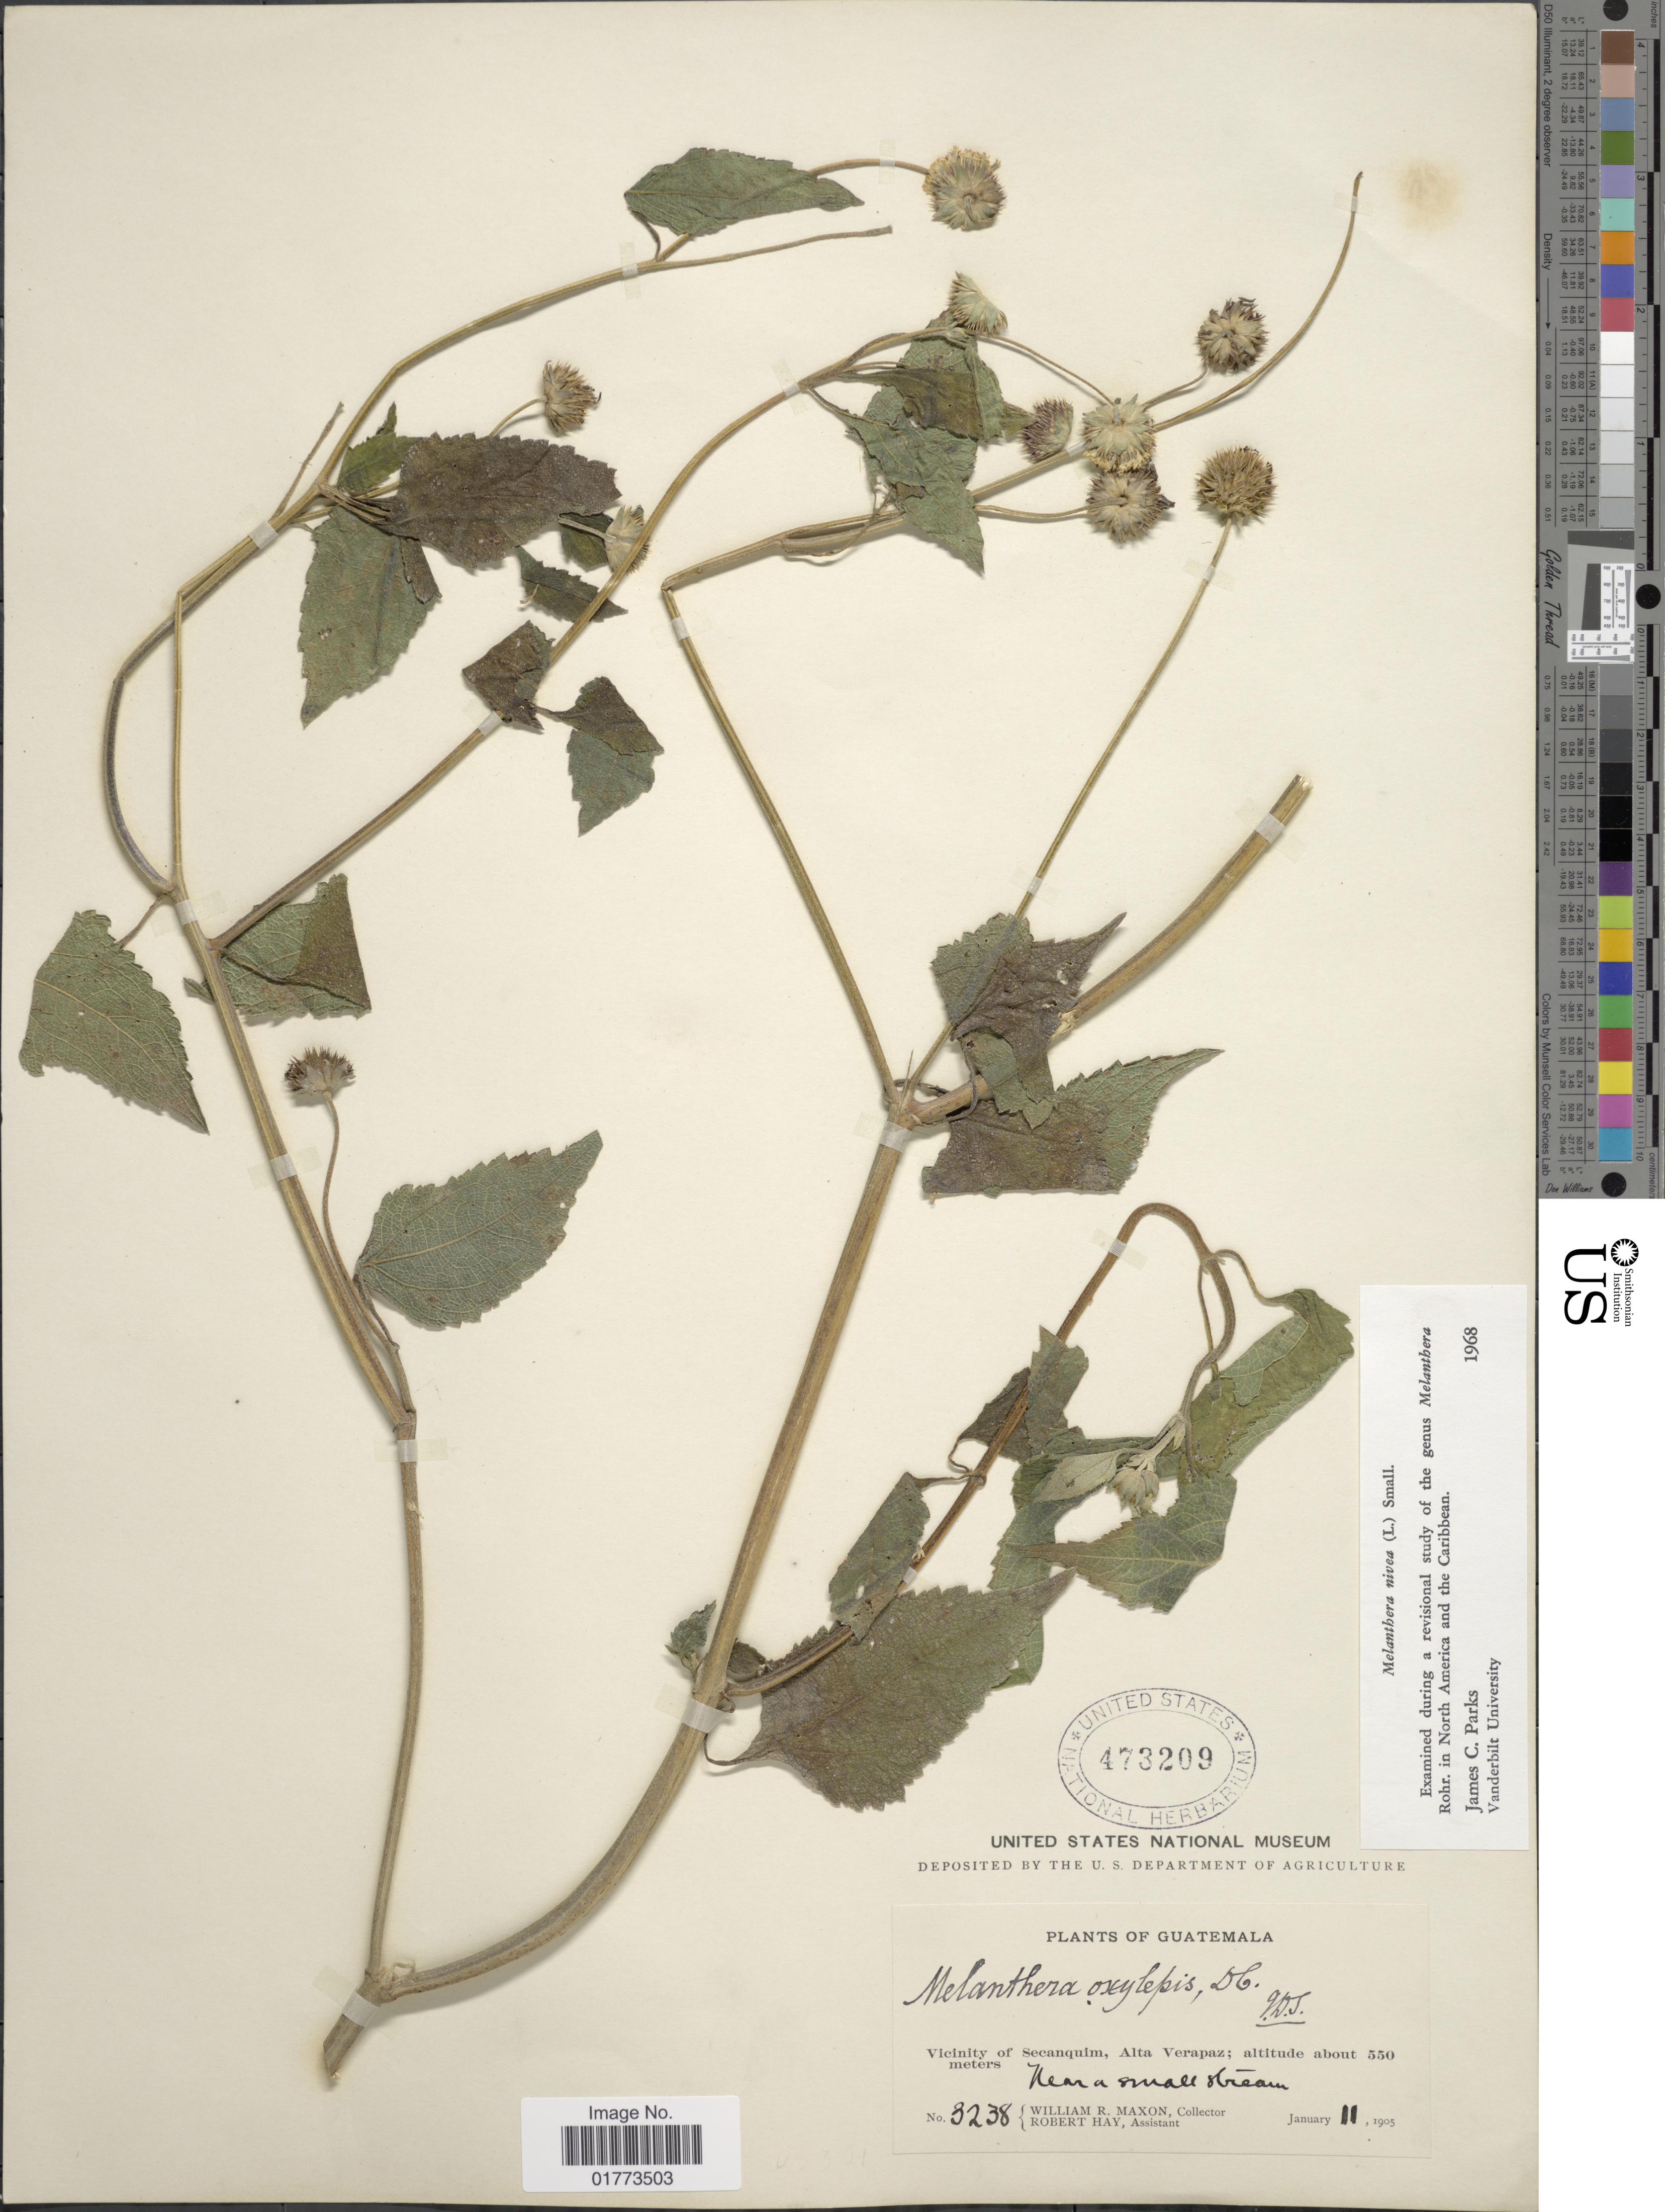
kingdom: Plantae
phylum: Tracheophyta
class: Magnoliopsida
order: Asterales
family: Asteraceae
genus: Melanthera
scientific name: Melanthera nivea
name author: (L.) Small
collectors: W. R. Maxon & R. H. Hay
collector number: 3238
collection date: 1905-01-11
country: Guatemala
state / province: Alta Verapaz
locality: Vicinity of Secanquim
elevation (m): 550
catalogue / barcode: US 473209